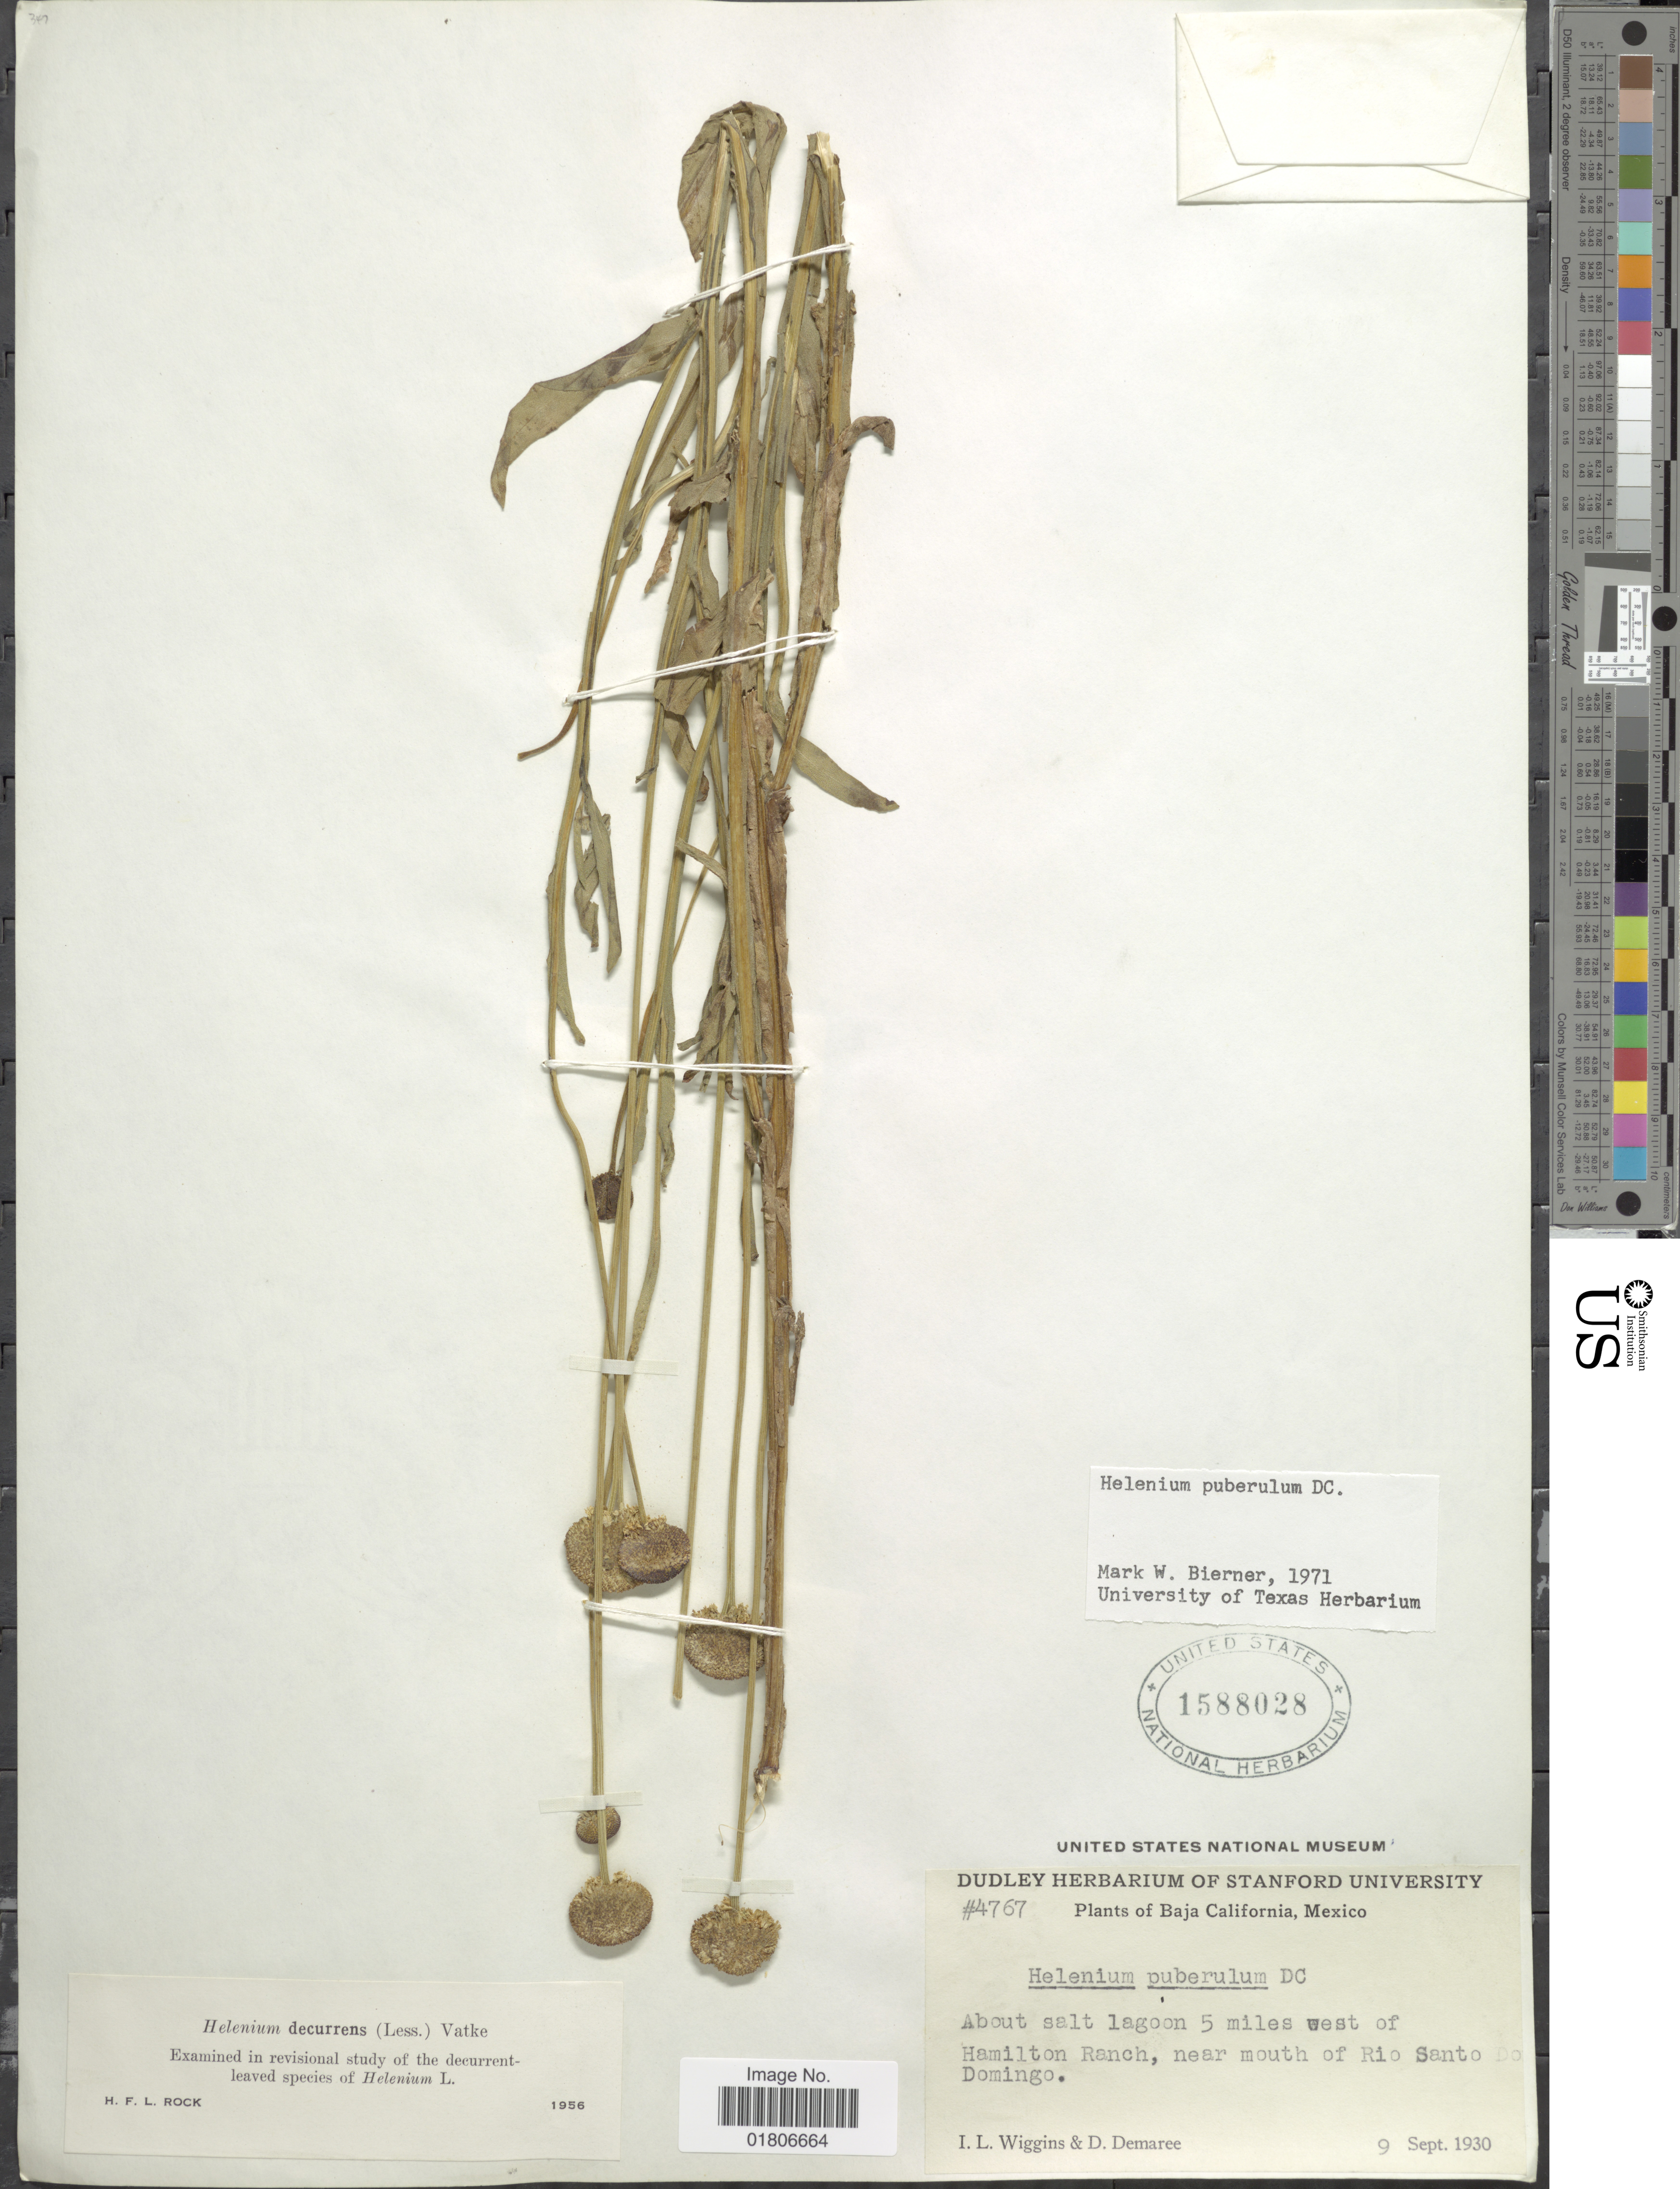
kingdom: Plantae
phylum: Tracheophyta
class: Magnoliopsida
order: Asterales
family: Asteraceae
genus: Helenium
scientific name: Helenium puberulum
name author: DC.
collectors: I. L. Wiggins & D. Demaree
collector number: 4767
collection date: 1930-09-09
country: Mexico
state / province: Baja California Sur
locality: About salt lagoon 5 miles west of Hamilton Ranch, near mouth of Rio Santo Domingo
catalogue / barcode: US 1588028